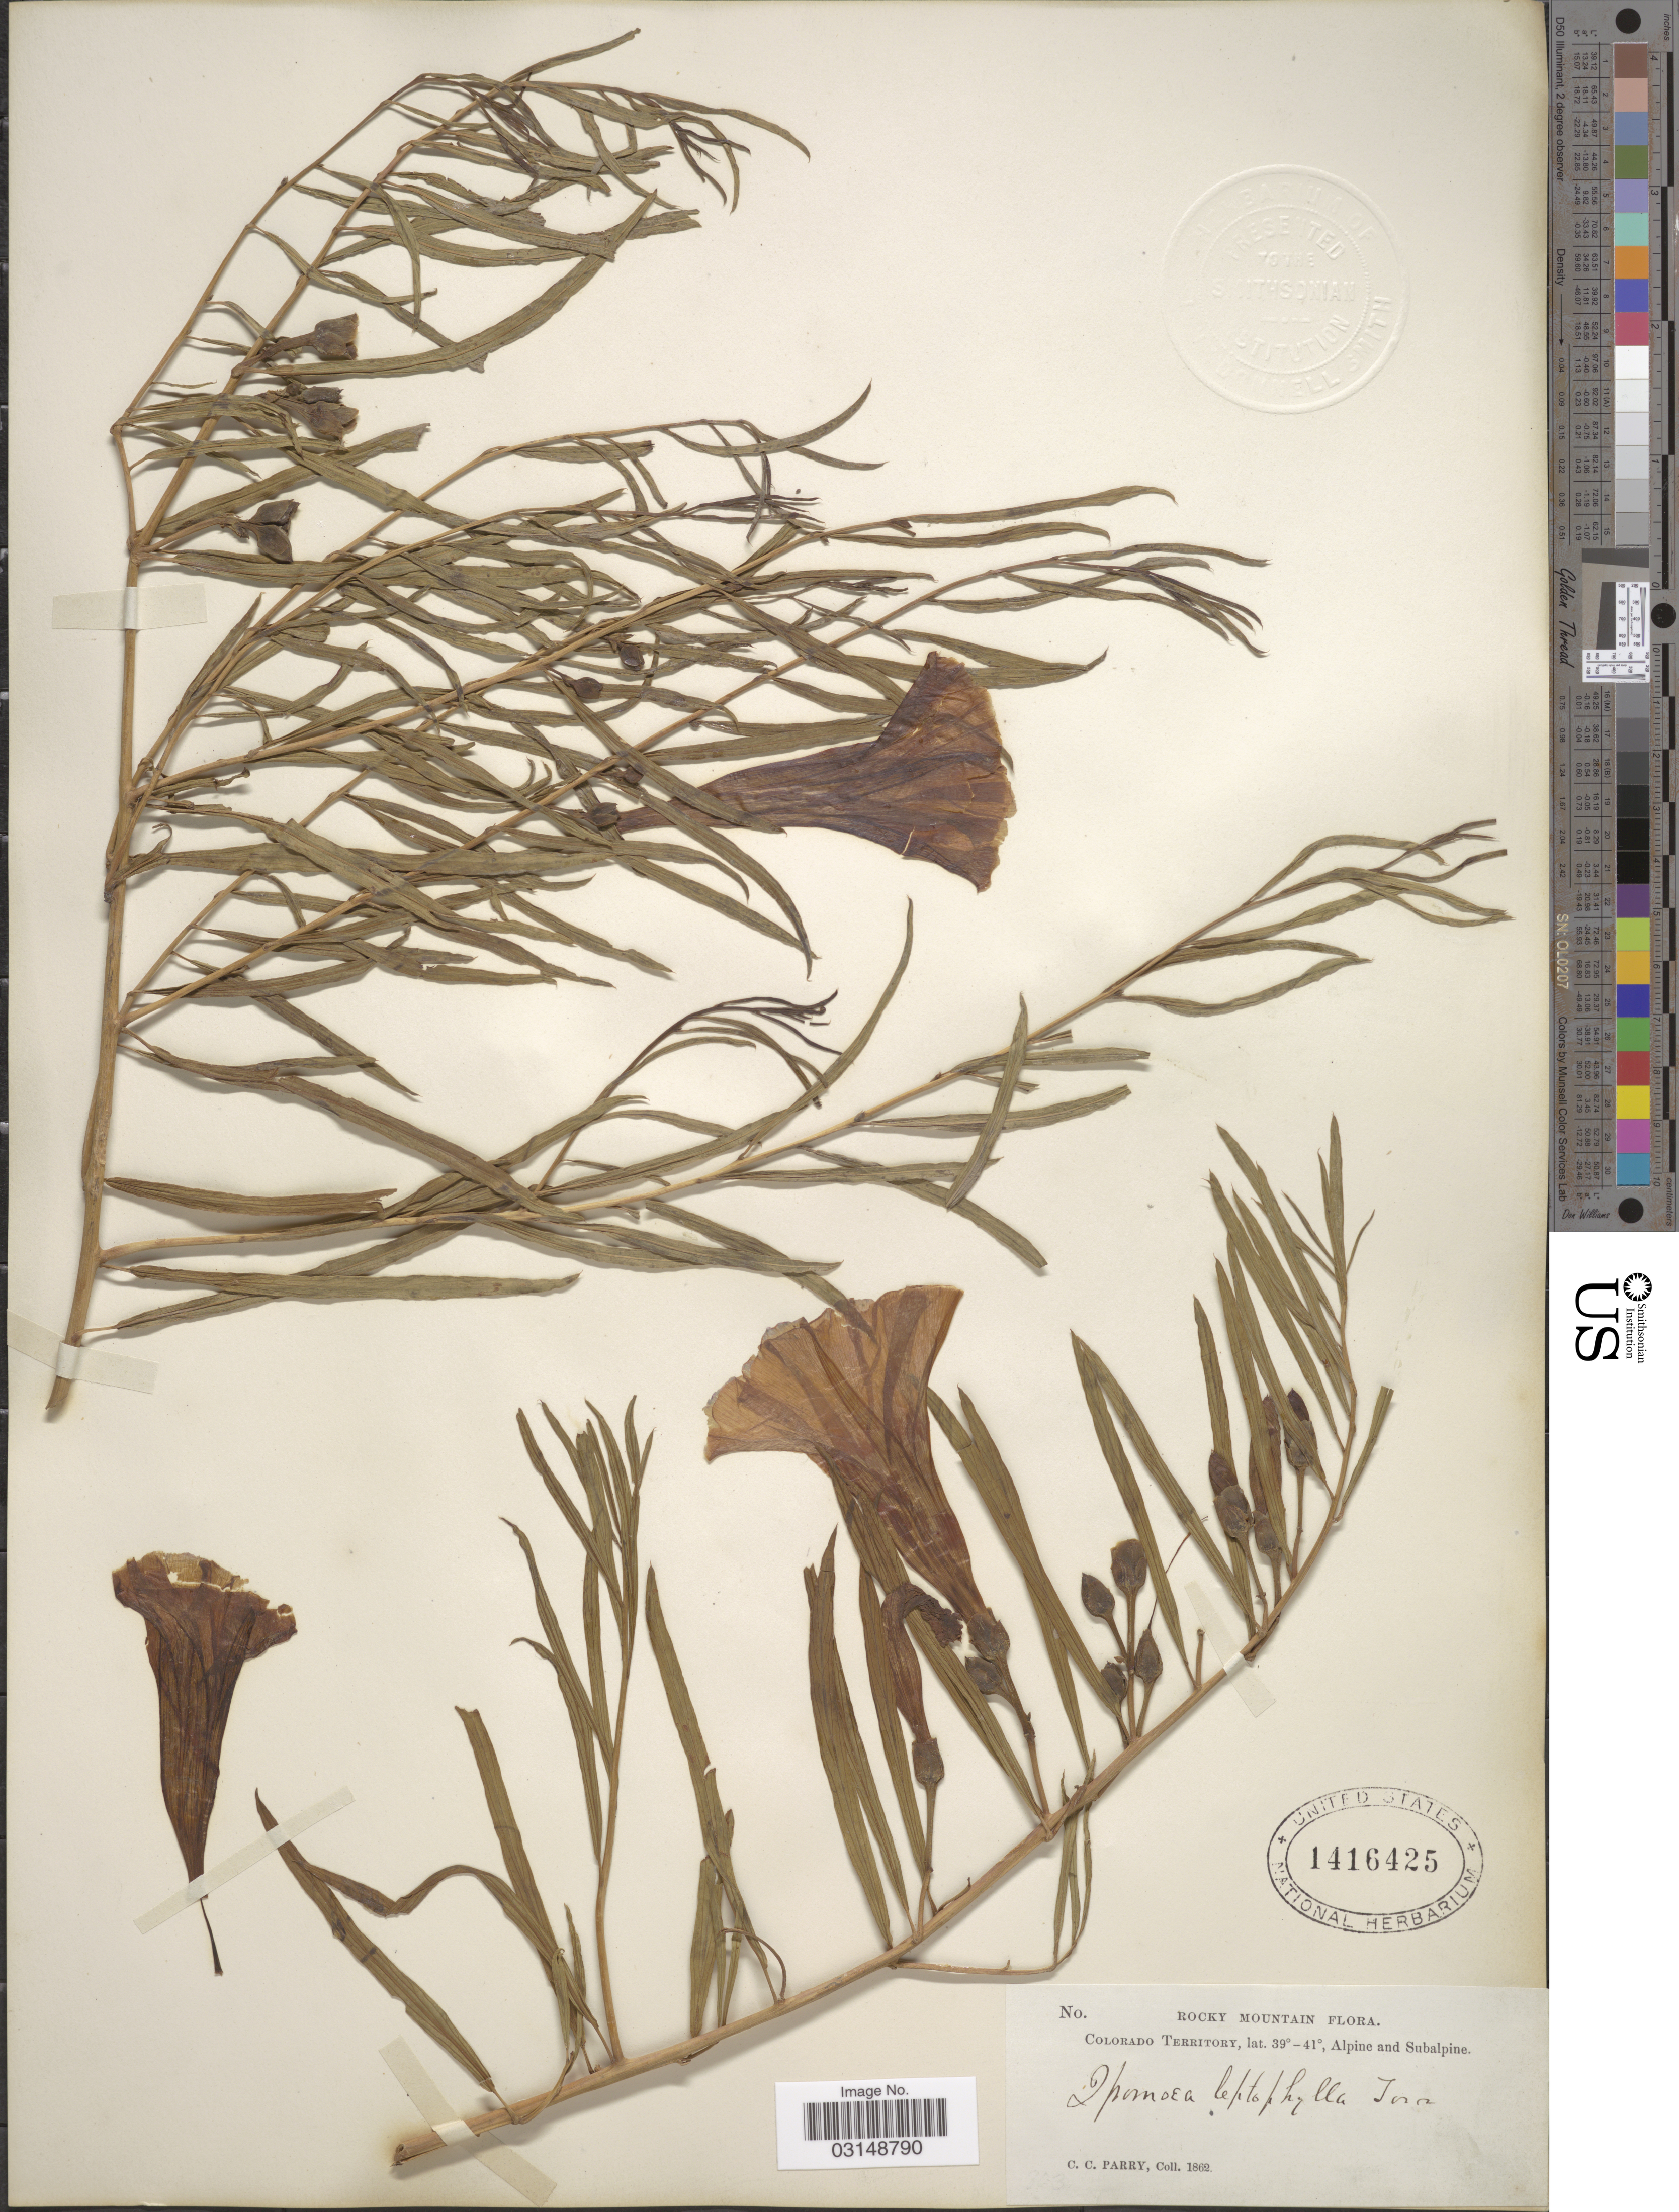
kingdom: Plantae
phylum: Tracheophyta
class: Magnoliopsida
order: Solanales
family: Convolvulaceae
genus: Ipomoea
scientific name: Ipomoea leptophylla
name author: Torr.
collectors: C. C. Parry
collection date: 1862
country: United States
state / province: Colorado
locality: Rocky Mountain. Colorado Territory. Alpine and Subalpine.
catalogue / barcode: US 1416425